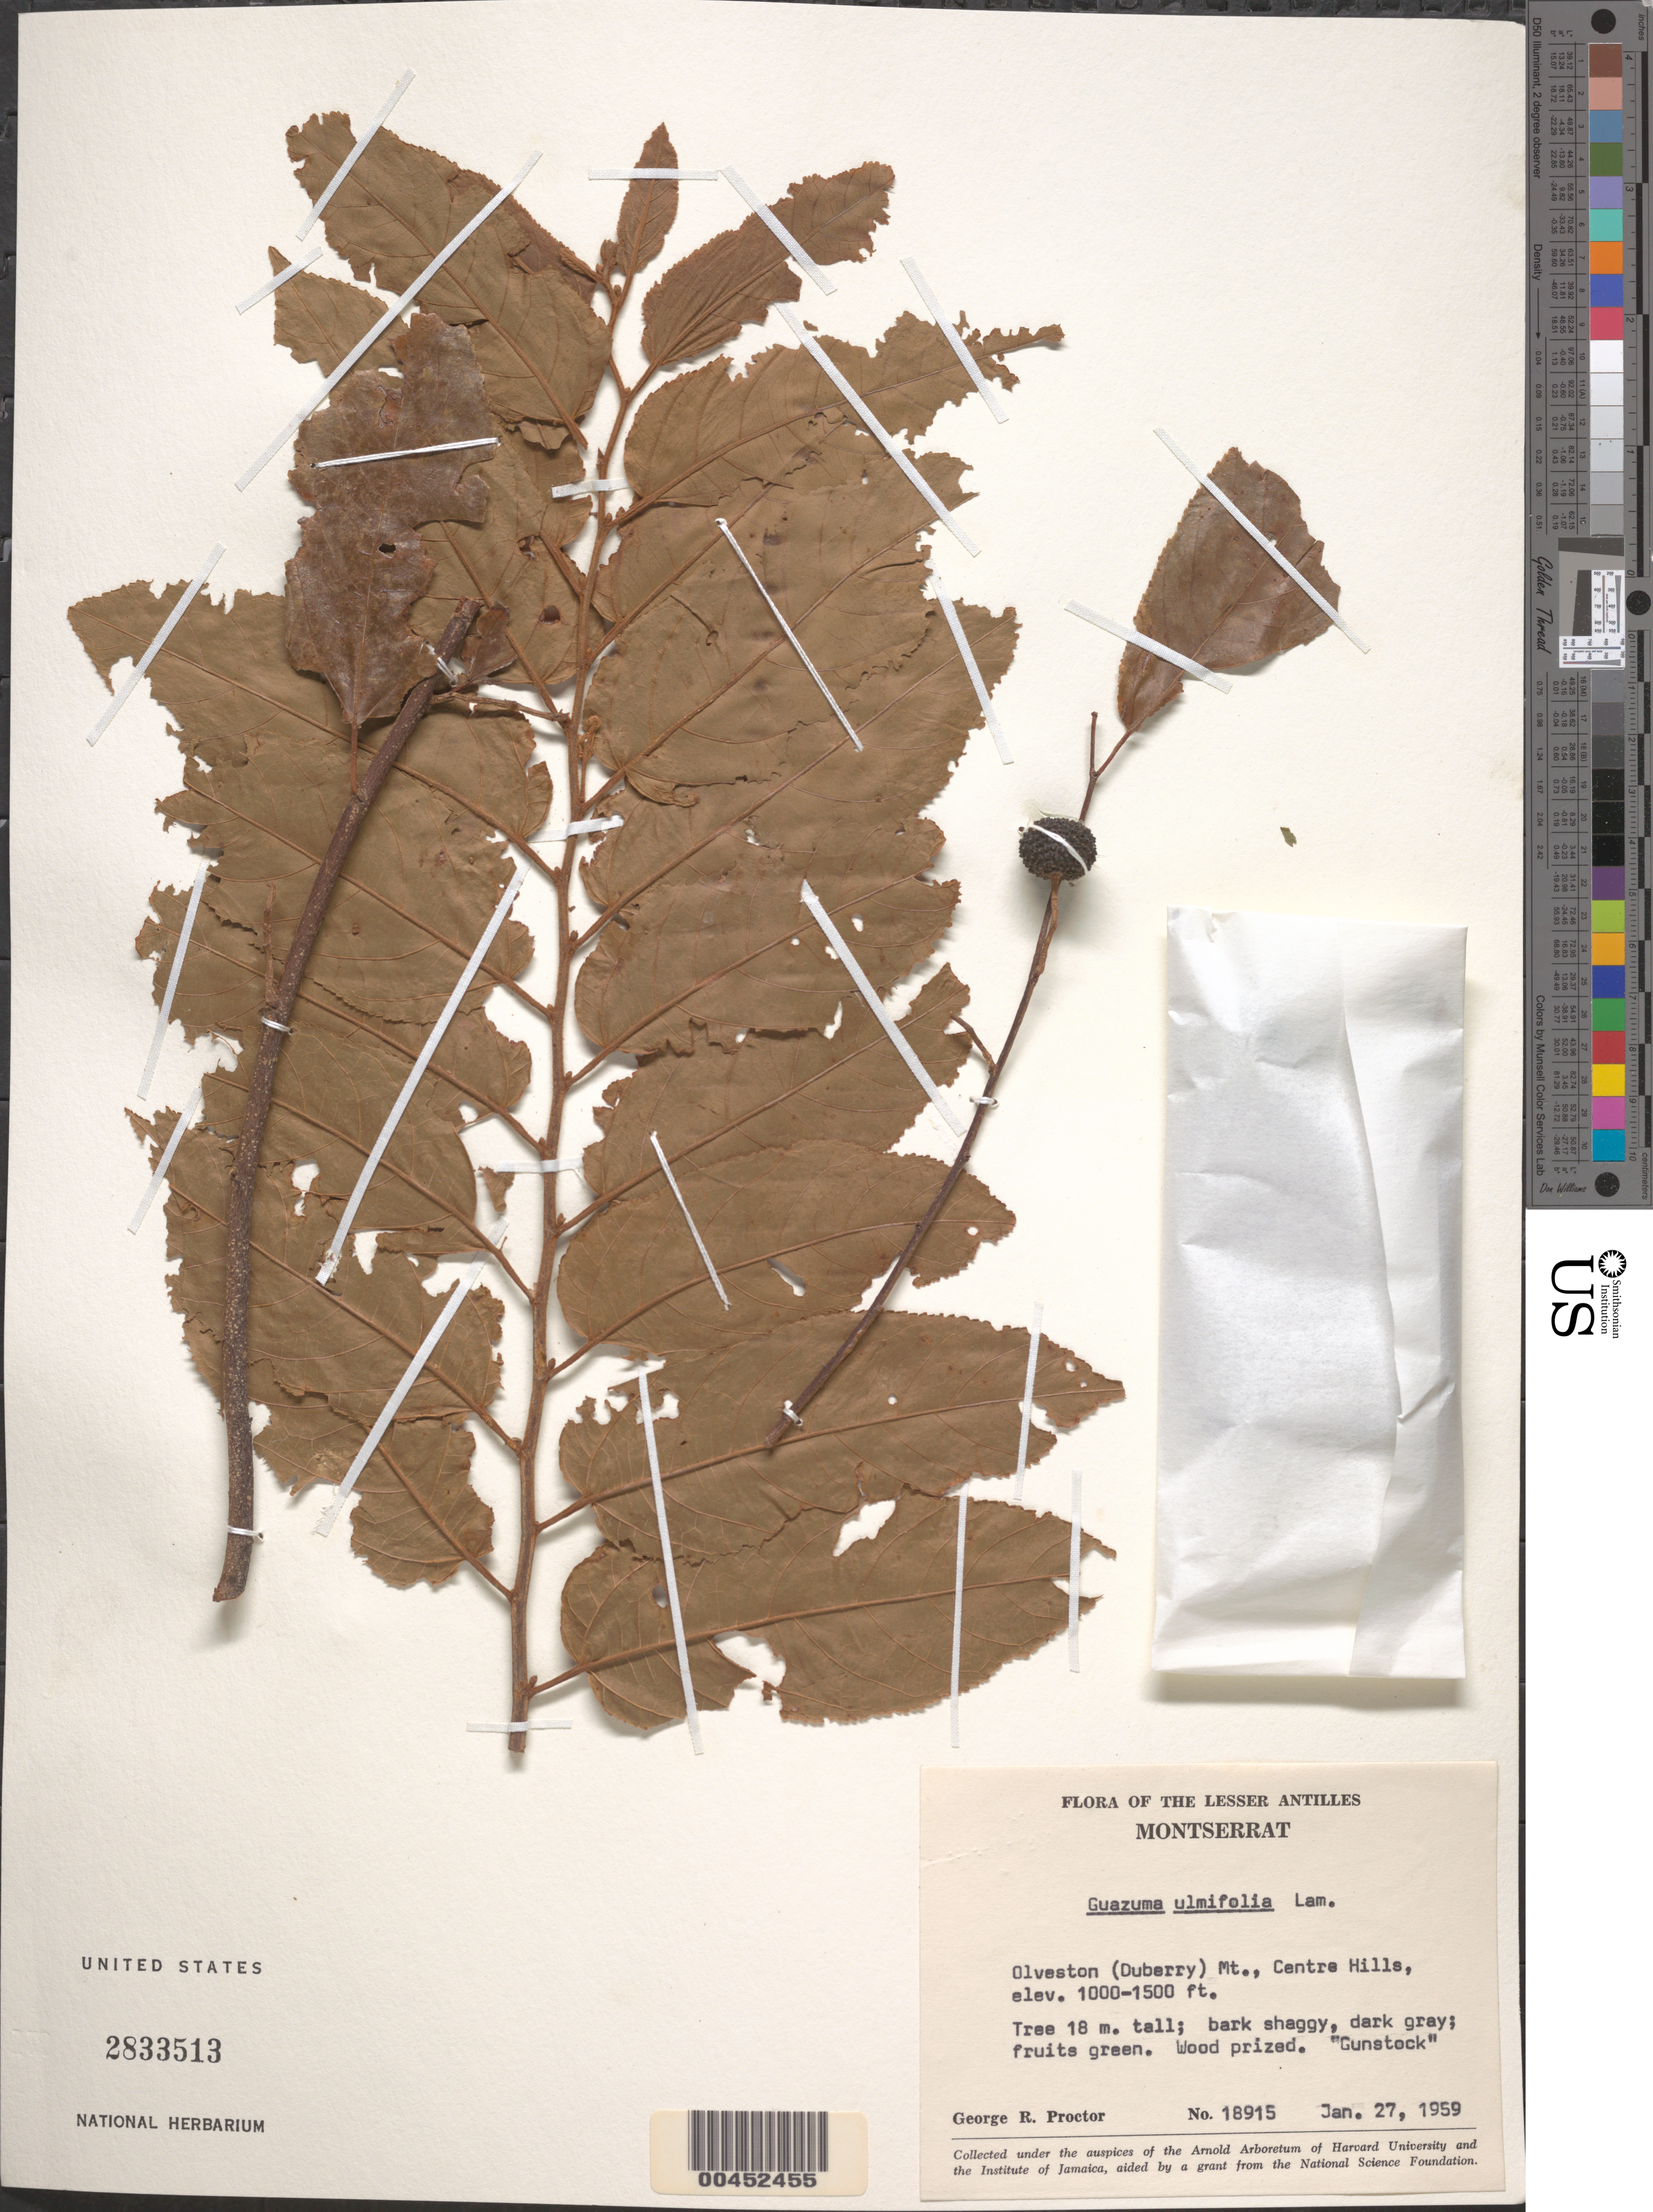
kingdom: Plantae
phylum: Tracheophyta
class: Magnoliopsida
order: Malvales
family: Malvaceae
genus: Guazuma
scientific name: Guazuma ulmifolia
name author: Lam.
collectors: G. R. Proctor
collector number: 18915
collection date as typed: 27 Jan 1959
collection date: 1959-01-27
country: Montserrat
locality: Olveston (Duberry) Mtn., Centre Hills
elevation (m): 305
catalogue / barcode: US 2833513